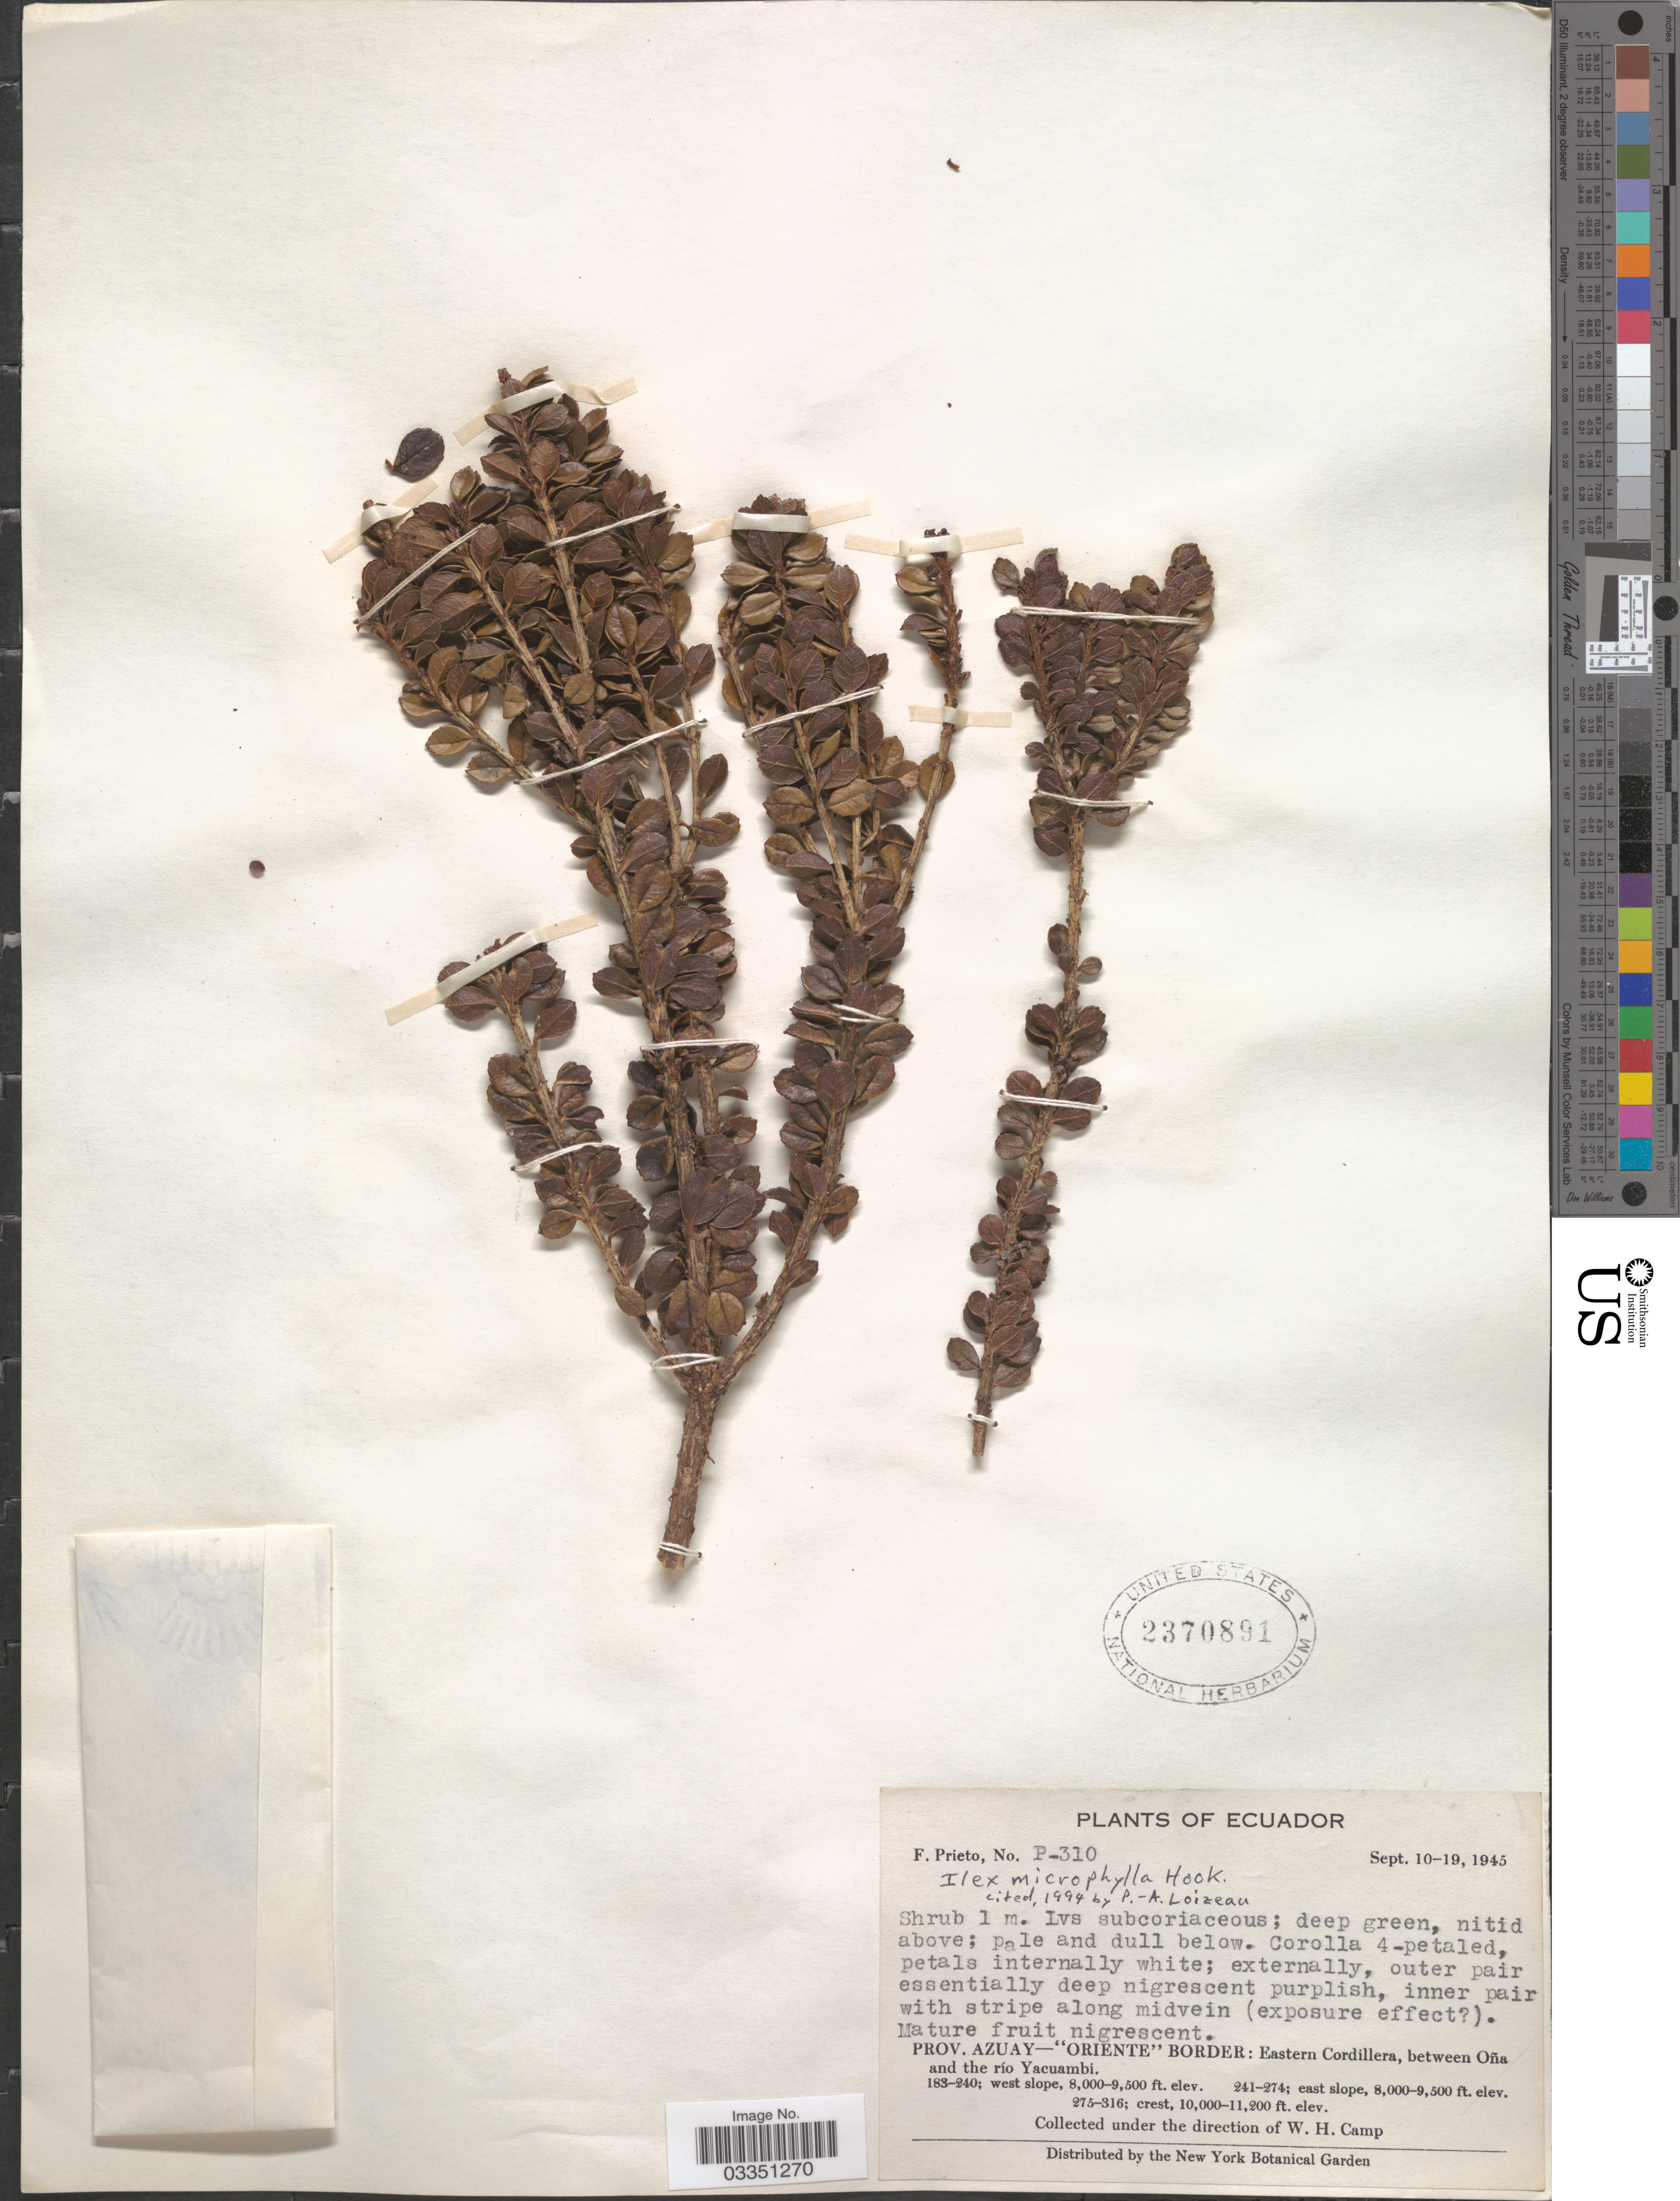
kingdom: Plantae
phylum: Tracheophyta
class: Magnoliopsida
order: Aquifoliales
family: Aquifoliaceae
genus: Ilex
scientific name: Ilex microphylla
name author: Hook.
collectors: F. Prieto & W. H. Camp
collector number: P-310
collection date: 1945-09-10/1945-09-19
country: Ecuador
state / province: Azuay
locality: Oriente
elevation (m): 3048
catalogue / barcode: US 2370891